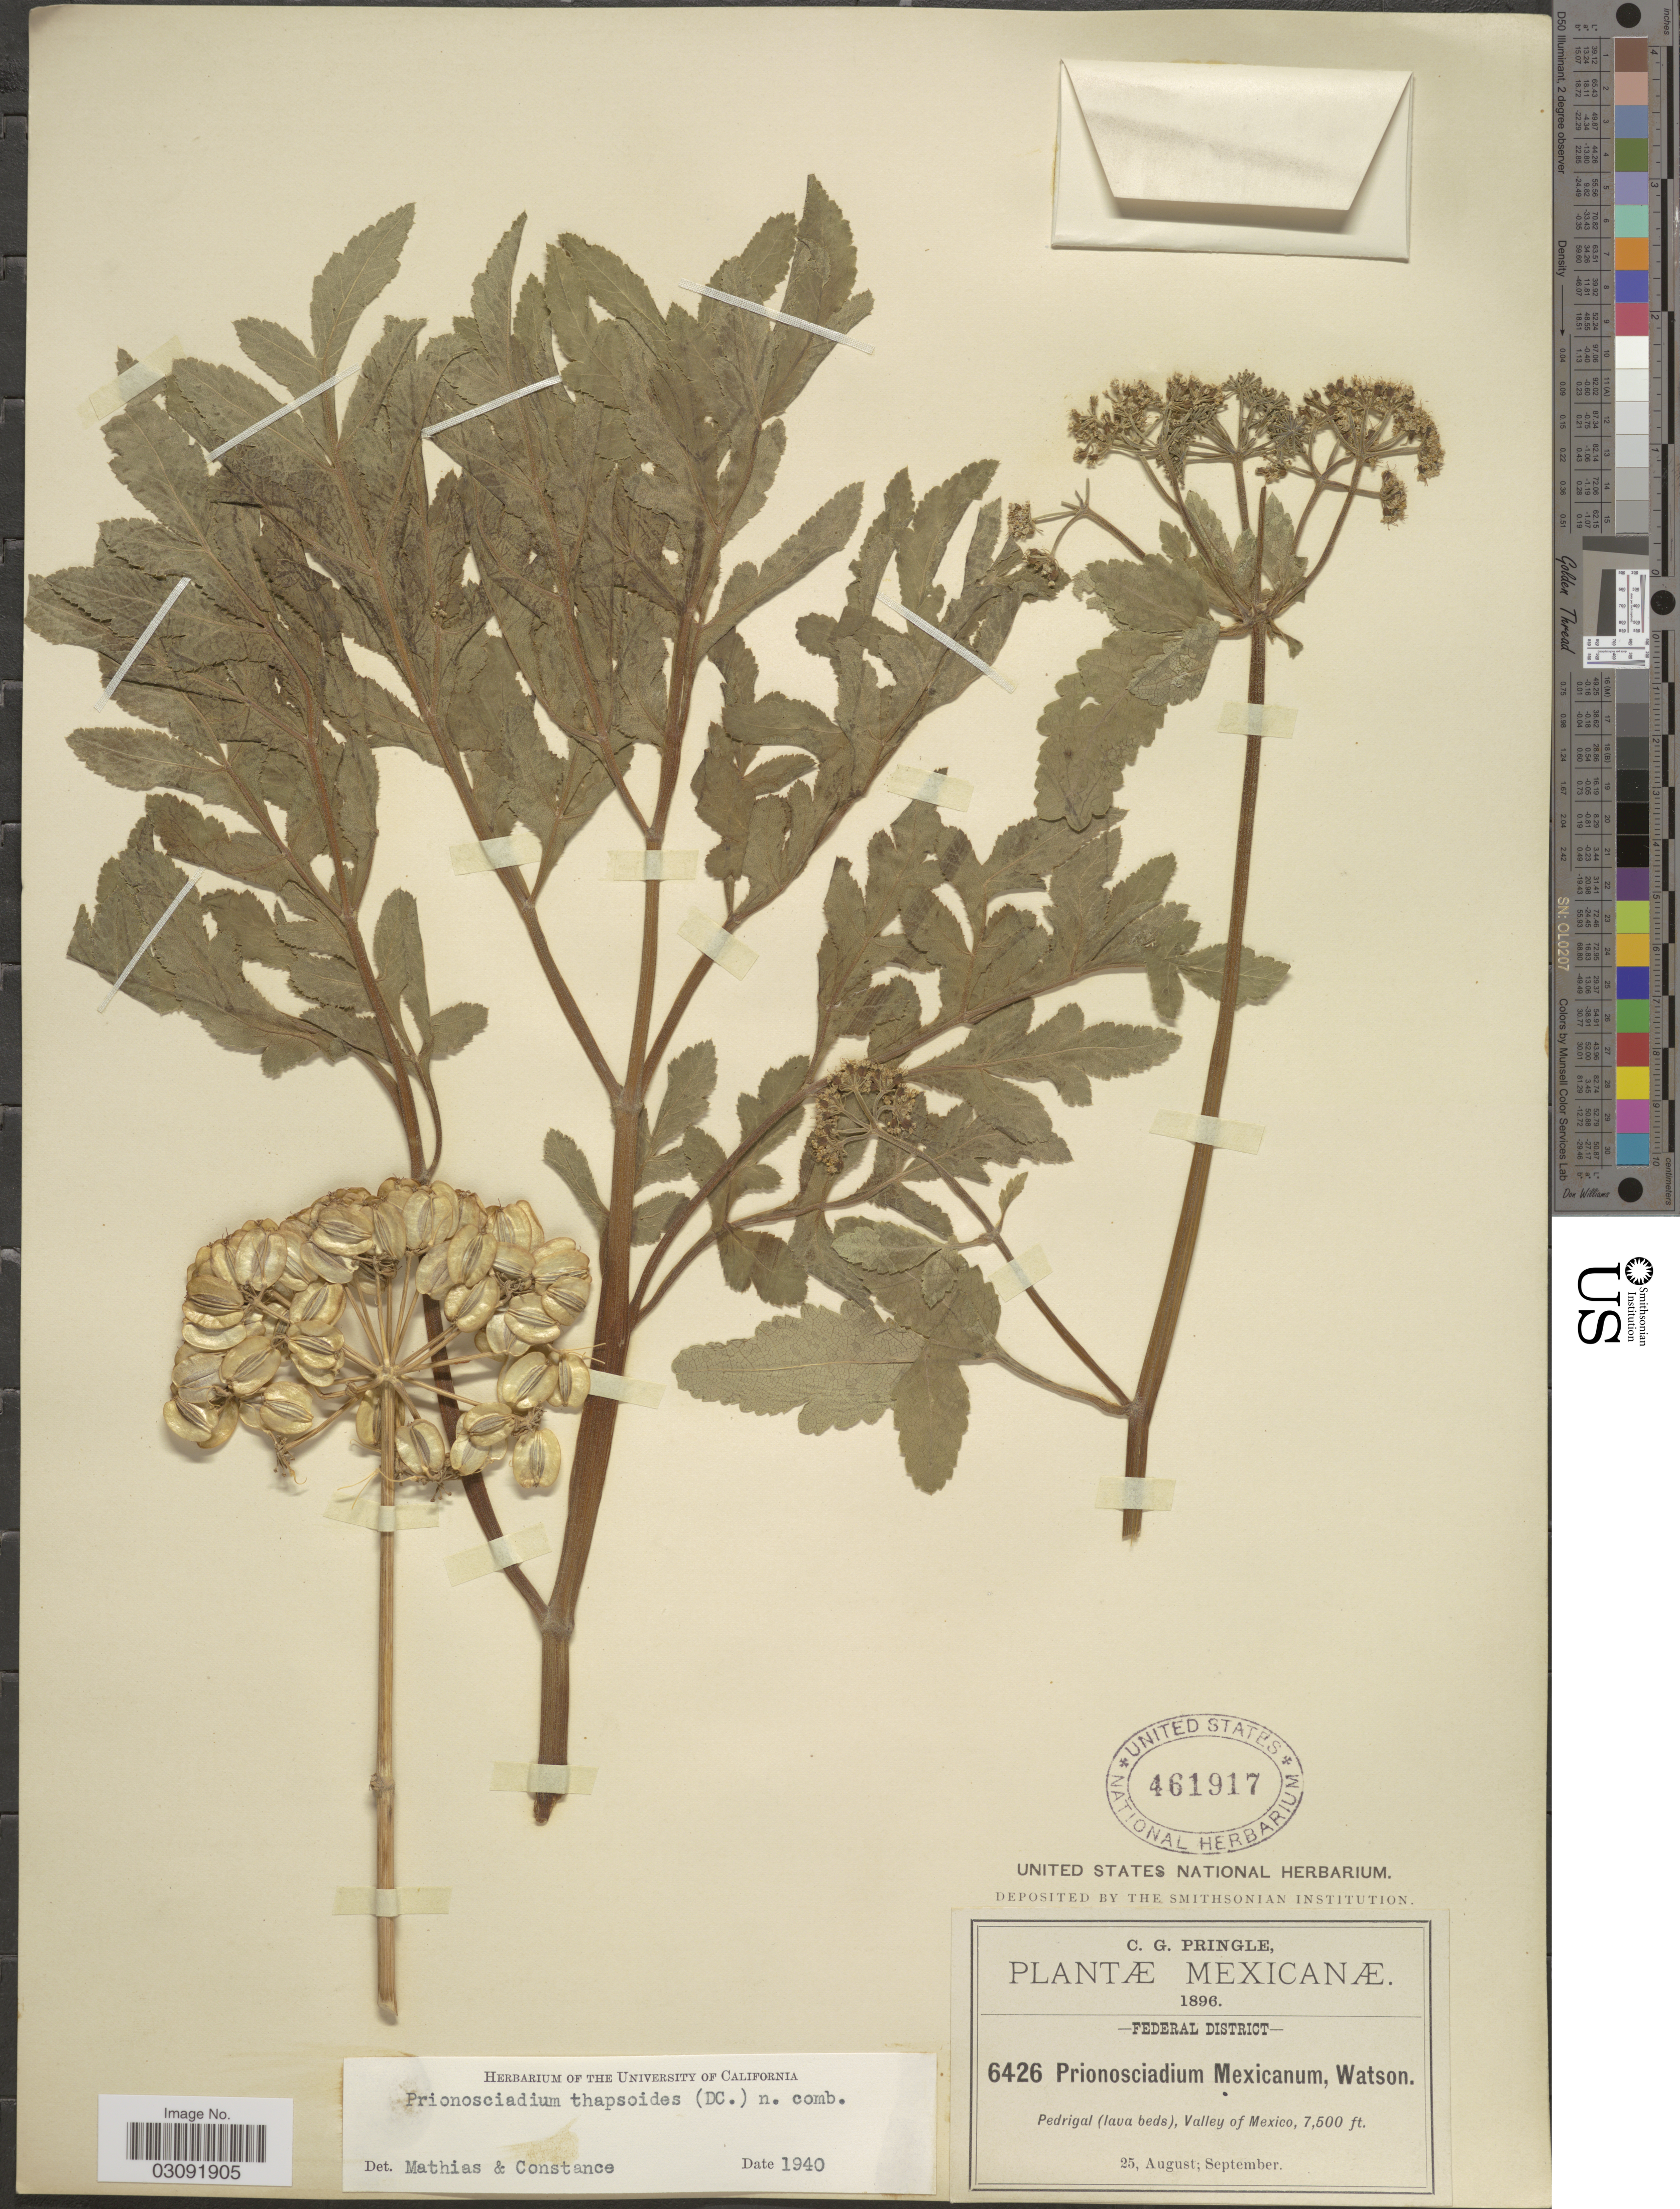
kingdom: Plantae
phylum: Tracheophyta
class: Magnoliopsida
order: Apiales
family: Apiaceae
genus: Prionosciadium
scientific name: Prionosciadium thapsoides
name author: (DC.)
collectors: C. G. Pringle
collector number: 6426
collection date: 1896-08-25/1896-09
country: Mexico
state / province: Distrito Federal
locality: Federal District. Pedrigal (lava beds), Valley of Mexico.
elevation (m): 2286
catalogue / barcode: US 461917